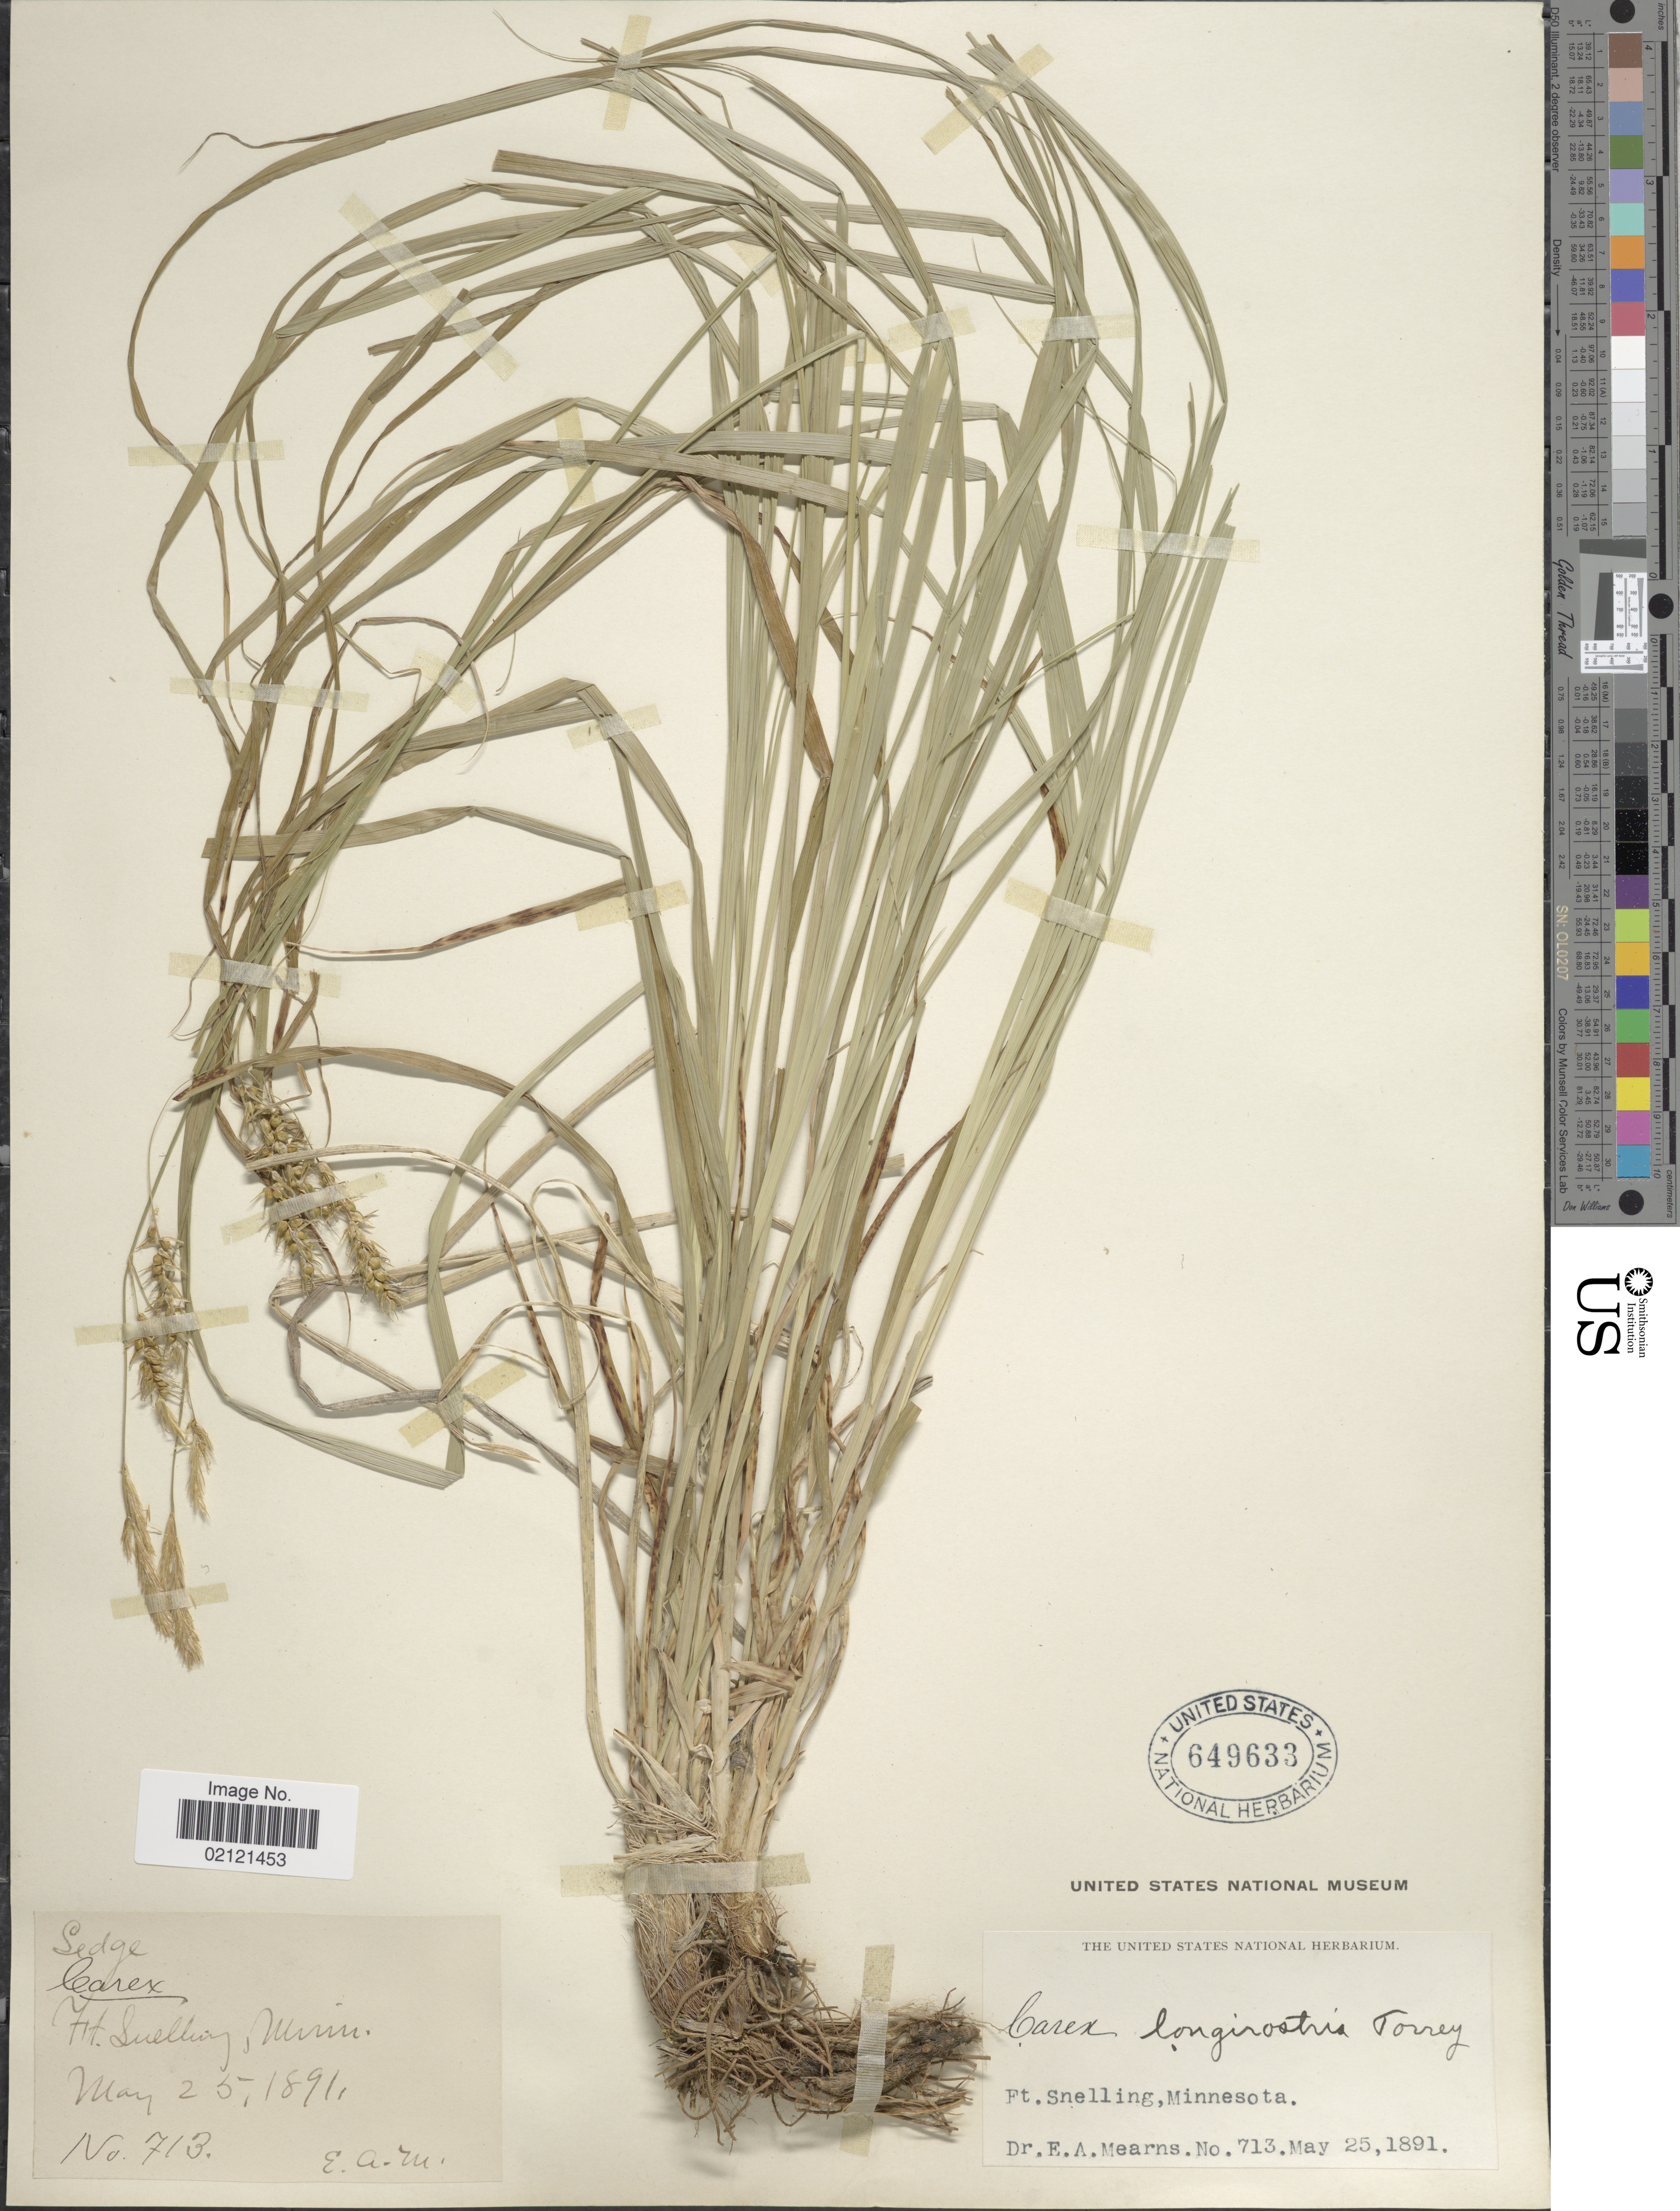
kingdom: Plantae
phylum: Tracheophyta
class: Liliopsida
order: Poales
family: Cyperaceae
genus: Carex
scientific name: Carex sprengelii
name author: Dewey ex Spreng.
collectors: E. A. Mearns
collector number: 713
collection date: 1891-05-25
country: United States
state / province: Minnesota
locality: Ft. Snelling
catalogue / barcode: US 649633